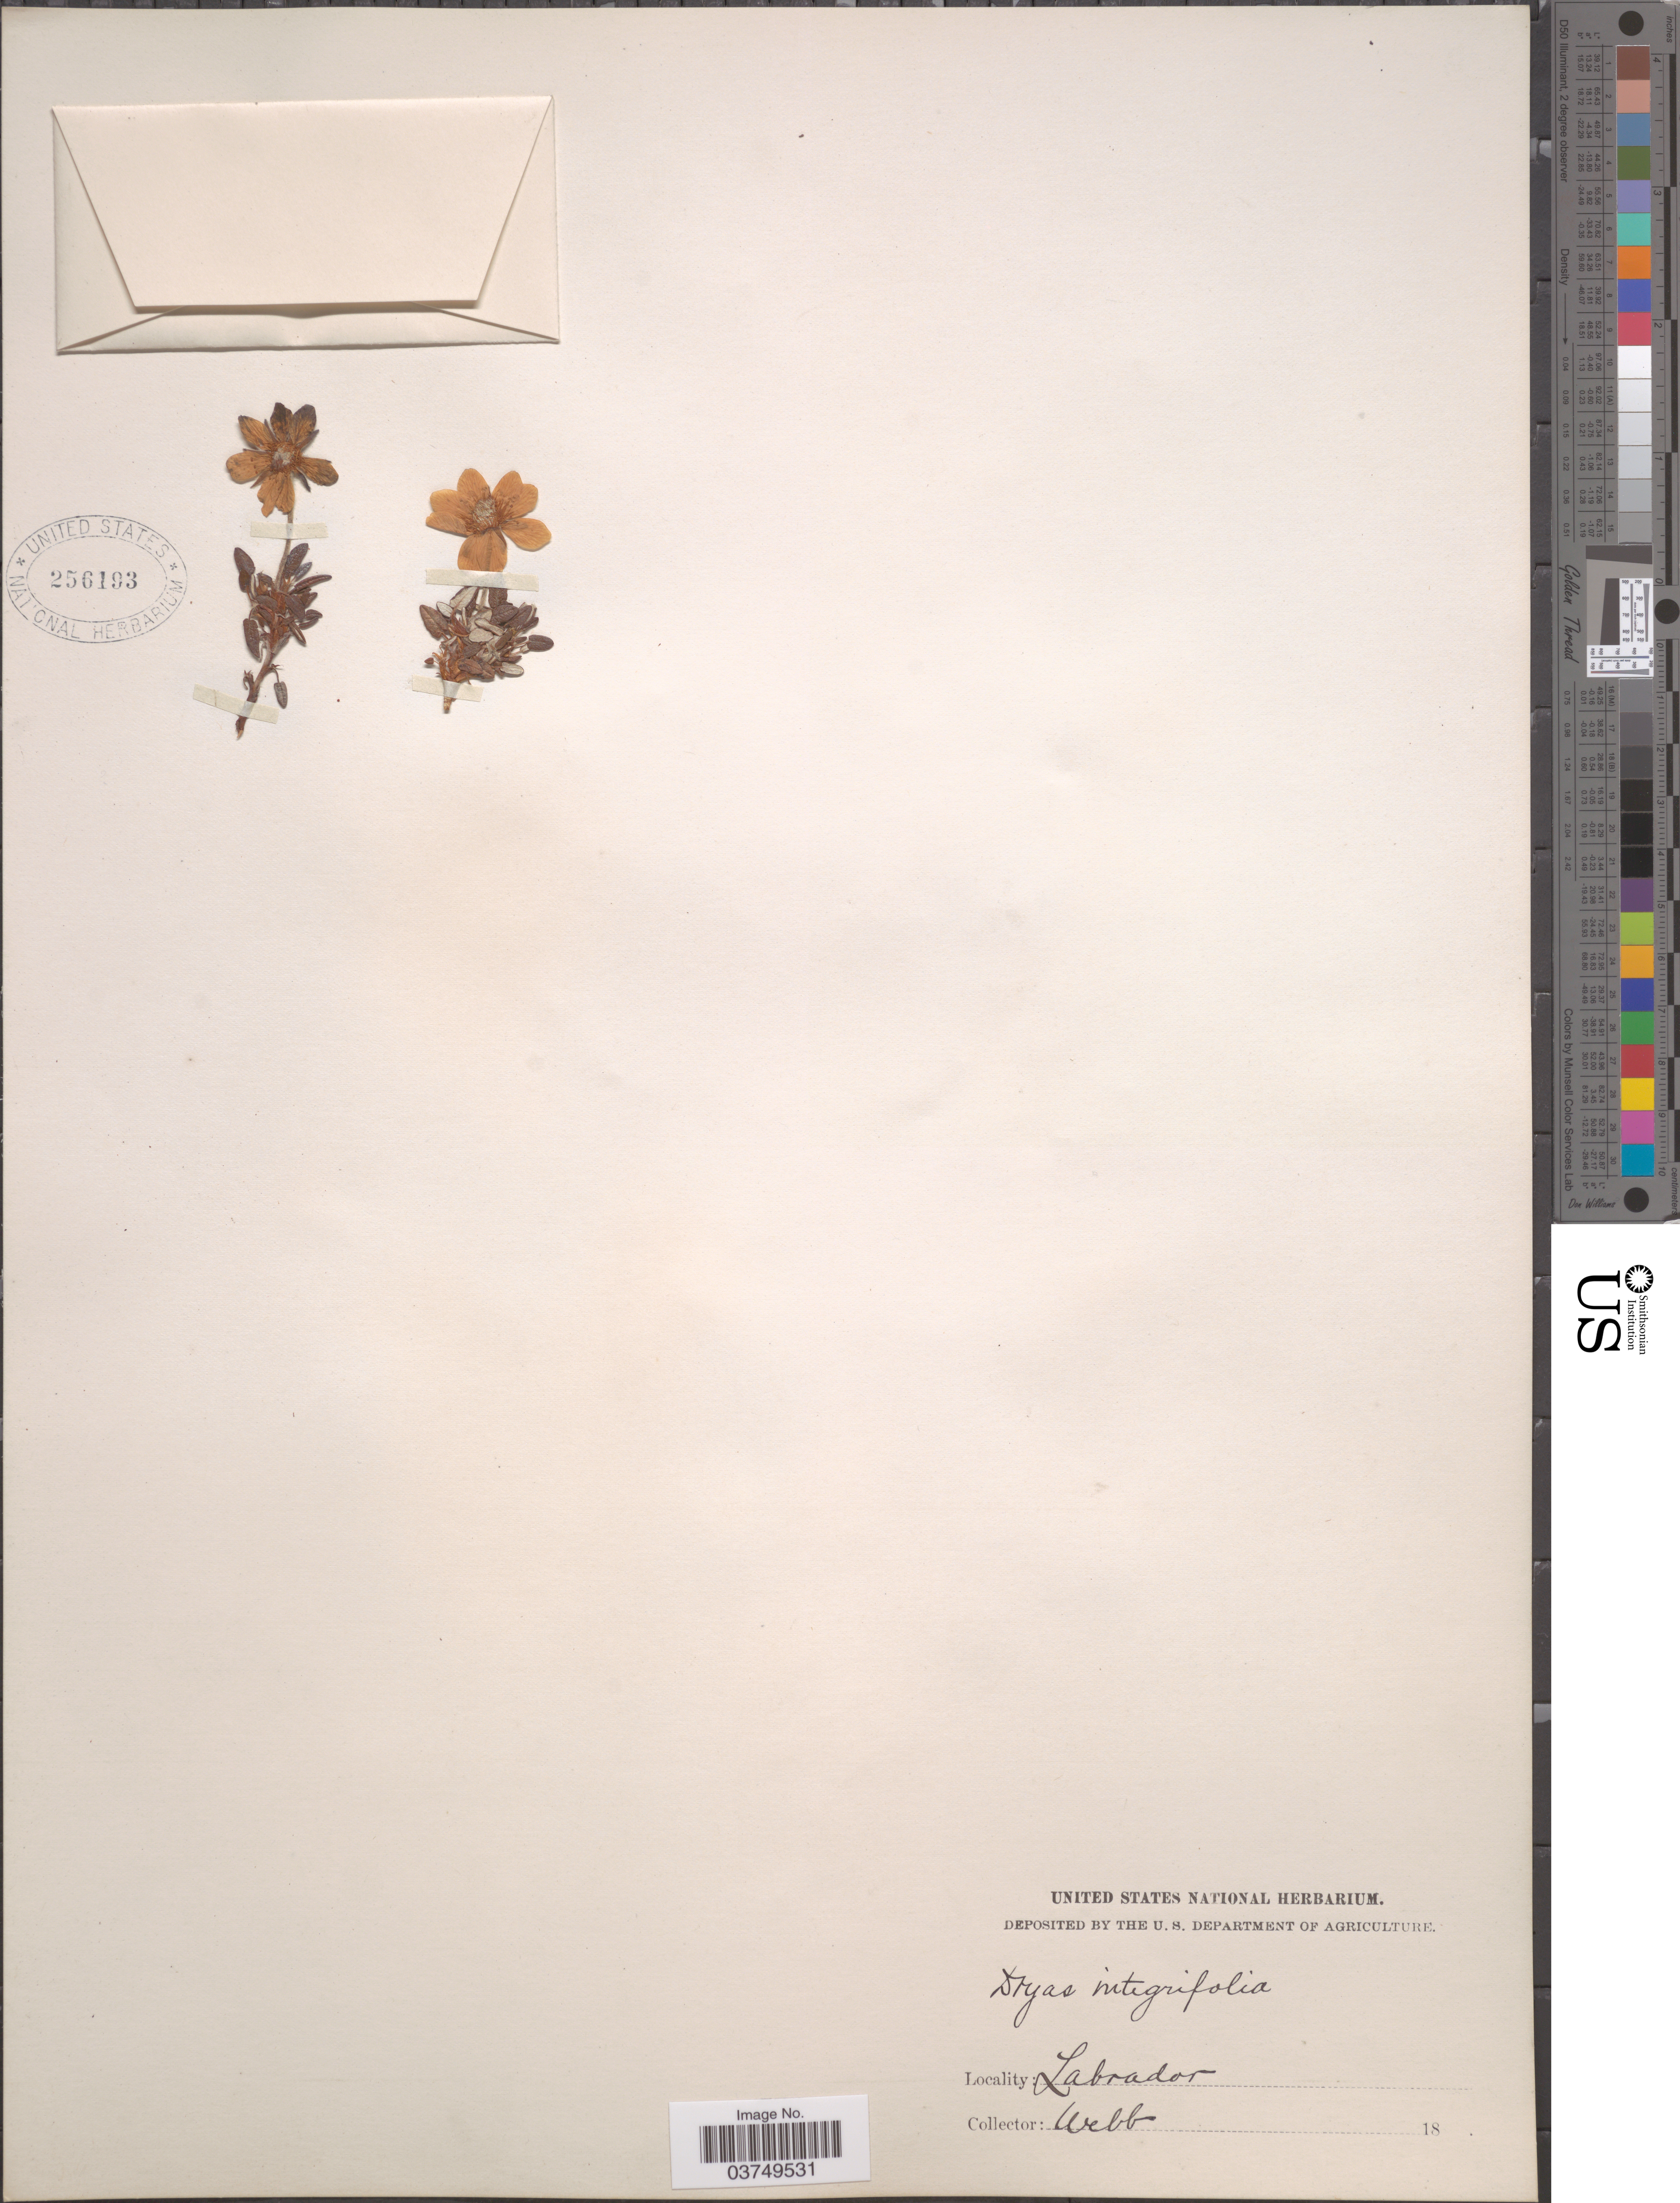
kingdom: Plantae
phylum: Tracheophyta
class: Magnoliopsida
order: Rosales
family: Rosaceae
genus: Dryas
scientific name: Dryas integrifolia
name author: Vahl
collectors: -. Webb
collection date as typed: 18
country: Canada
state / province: Newfoundland and Labrador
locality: Labrador.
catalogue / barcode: US 256193